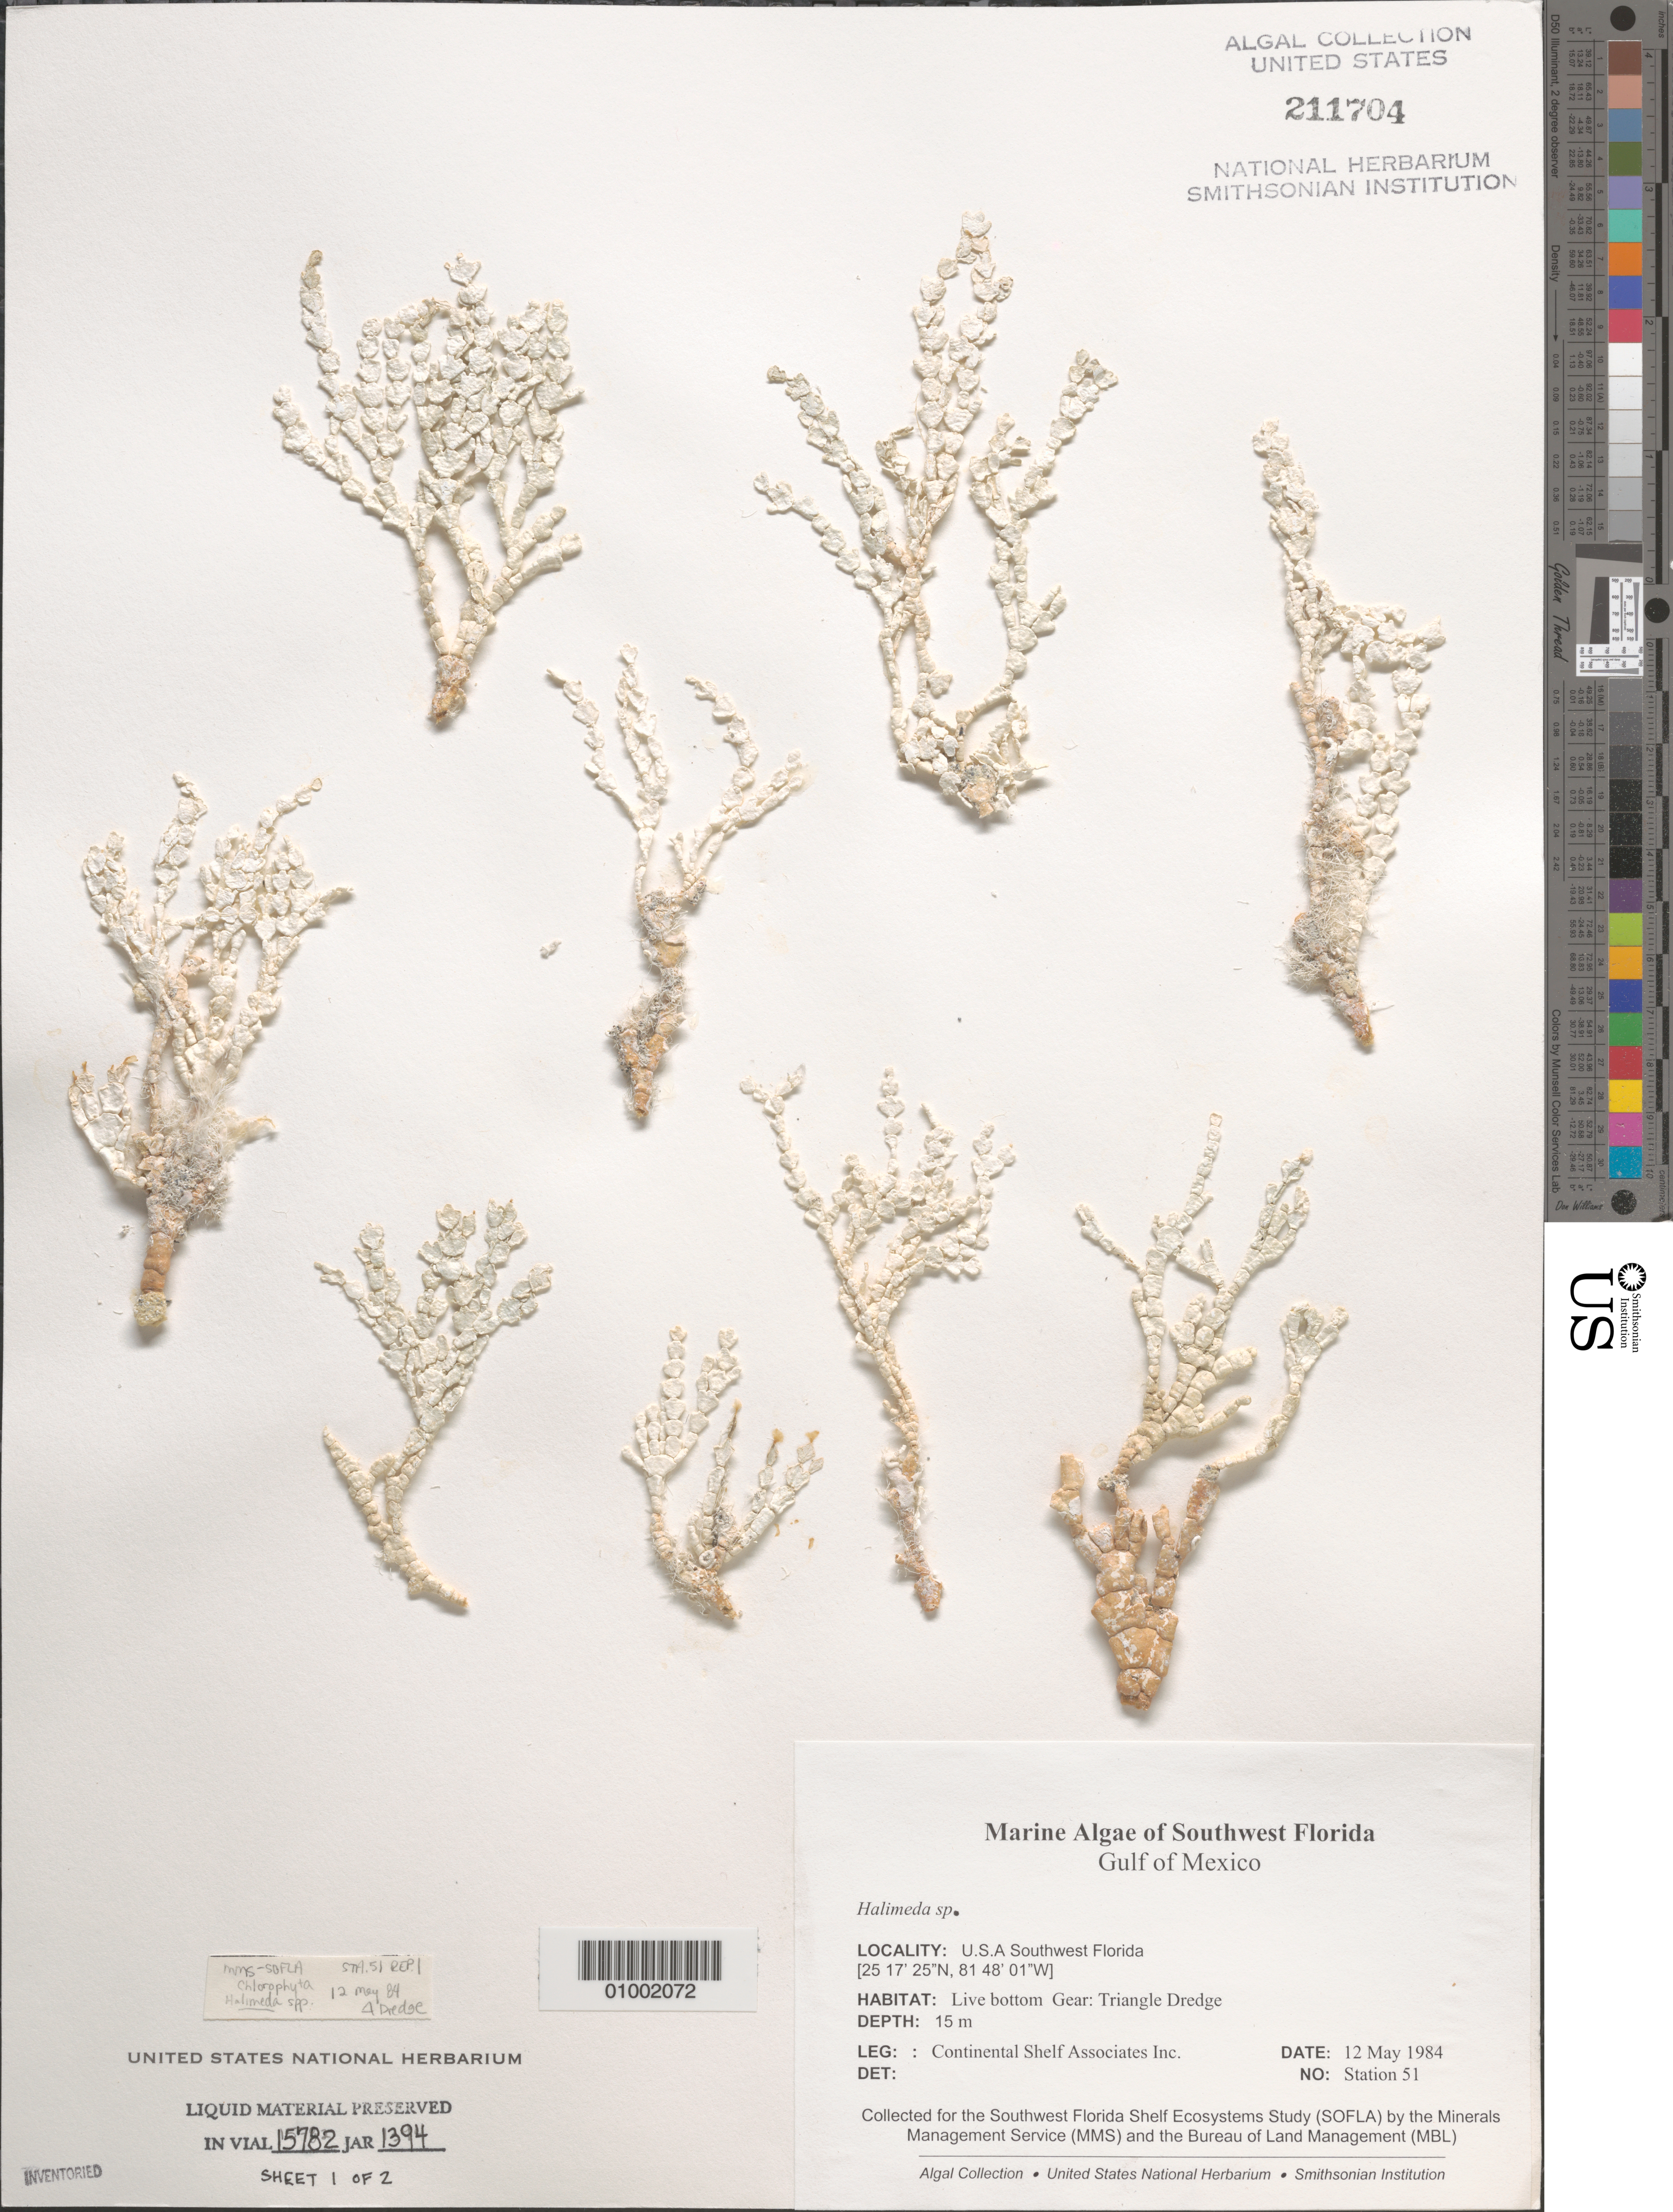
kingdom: Plantae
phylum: Chlorophyta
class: Ulvophyceae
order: Bryopsidales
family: Halimedaceae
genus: Halimeda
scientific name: Halimeda sp.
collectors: Continental Shelf Associates for the MMS/BLM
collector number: Station 51 Repl 1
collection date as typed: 12 May 1984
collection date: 1984-05-12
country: United States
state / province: Florida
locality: Gulf of Mexico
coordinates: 25 17'40"N, 81 48'00"W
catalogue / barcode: US 211704